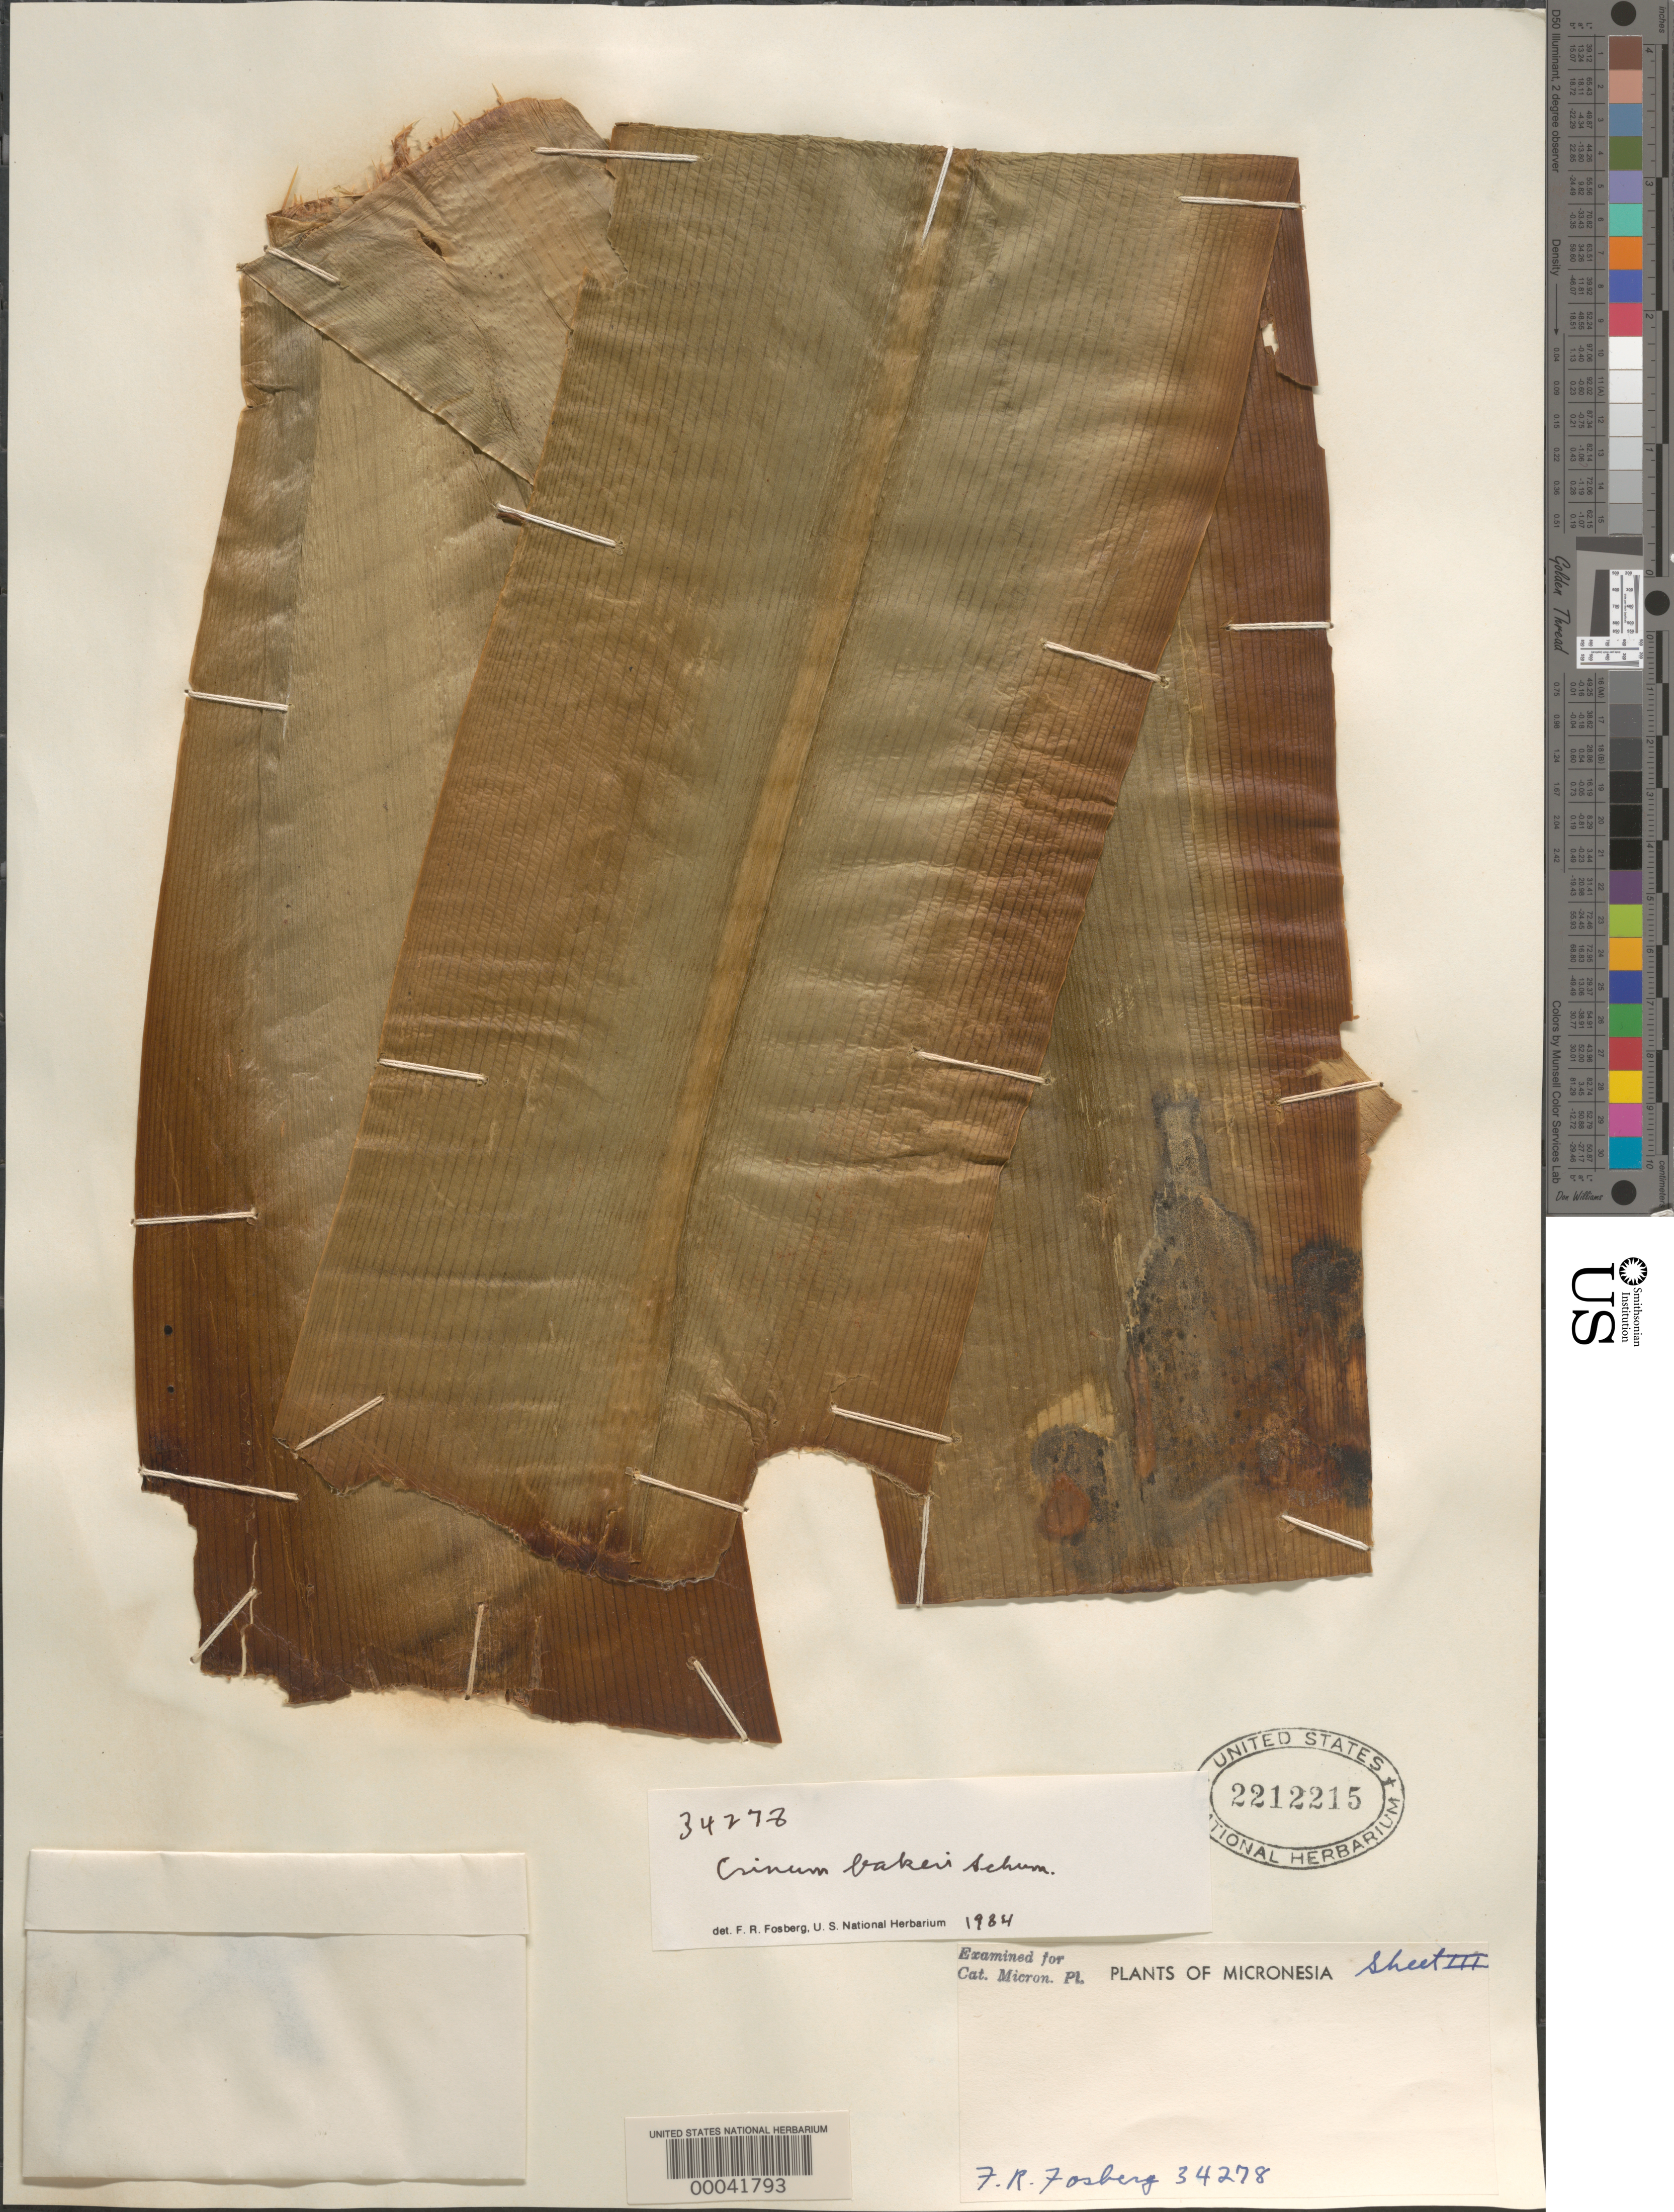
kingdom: Plantae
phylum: Tracheophyta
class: Liliopsida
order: Asparagales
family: Amaryllidaceae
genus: Crinum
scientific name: Crinum bakeri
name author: K. Schum.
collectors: F. R. Fosberg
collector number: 34278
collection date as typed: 15 Feb 1952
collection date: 1952-02-15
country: Marshall Islands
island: Wotho Atoll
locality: Wotho Islet.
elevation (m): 1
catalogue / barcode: US 2212215